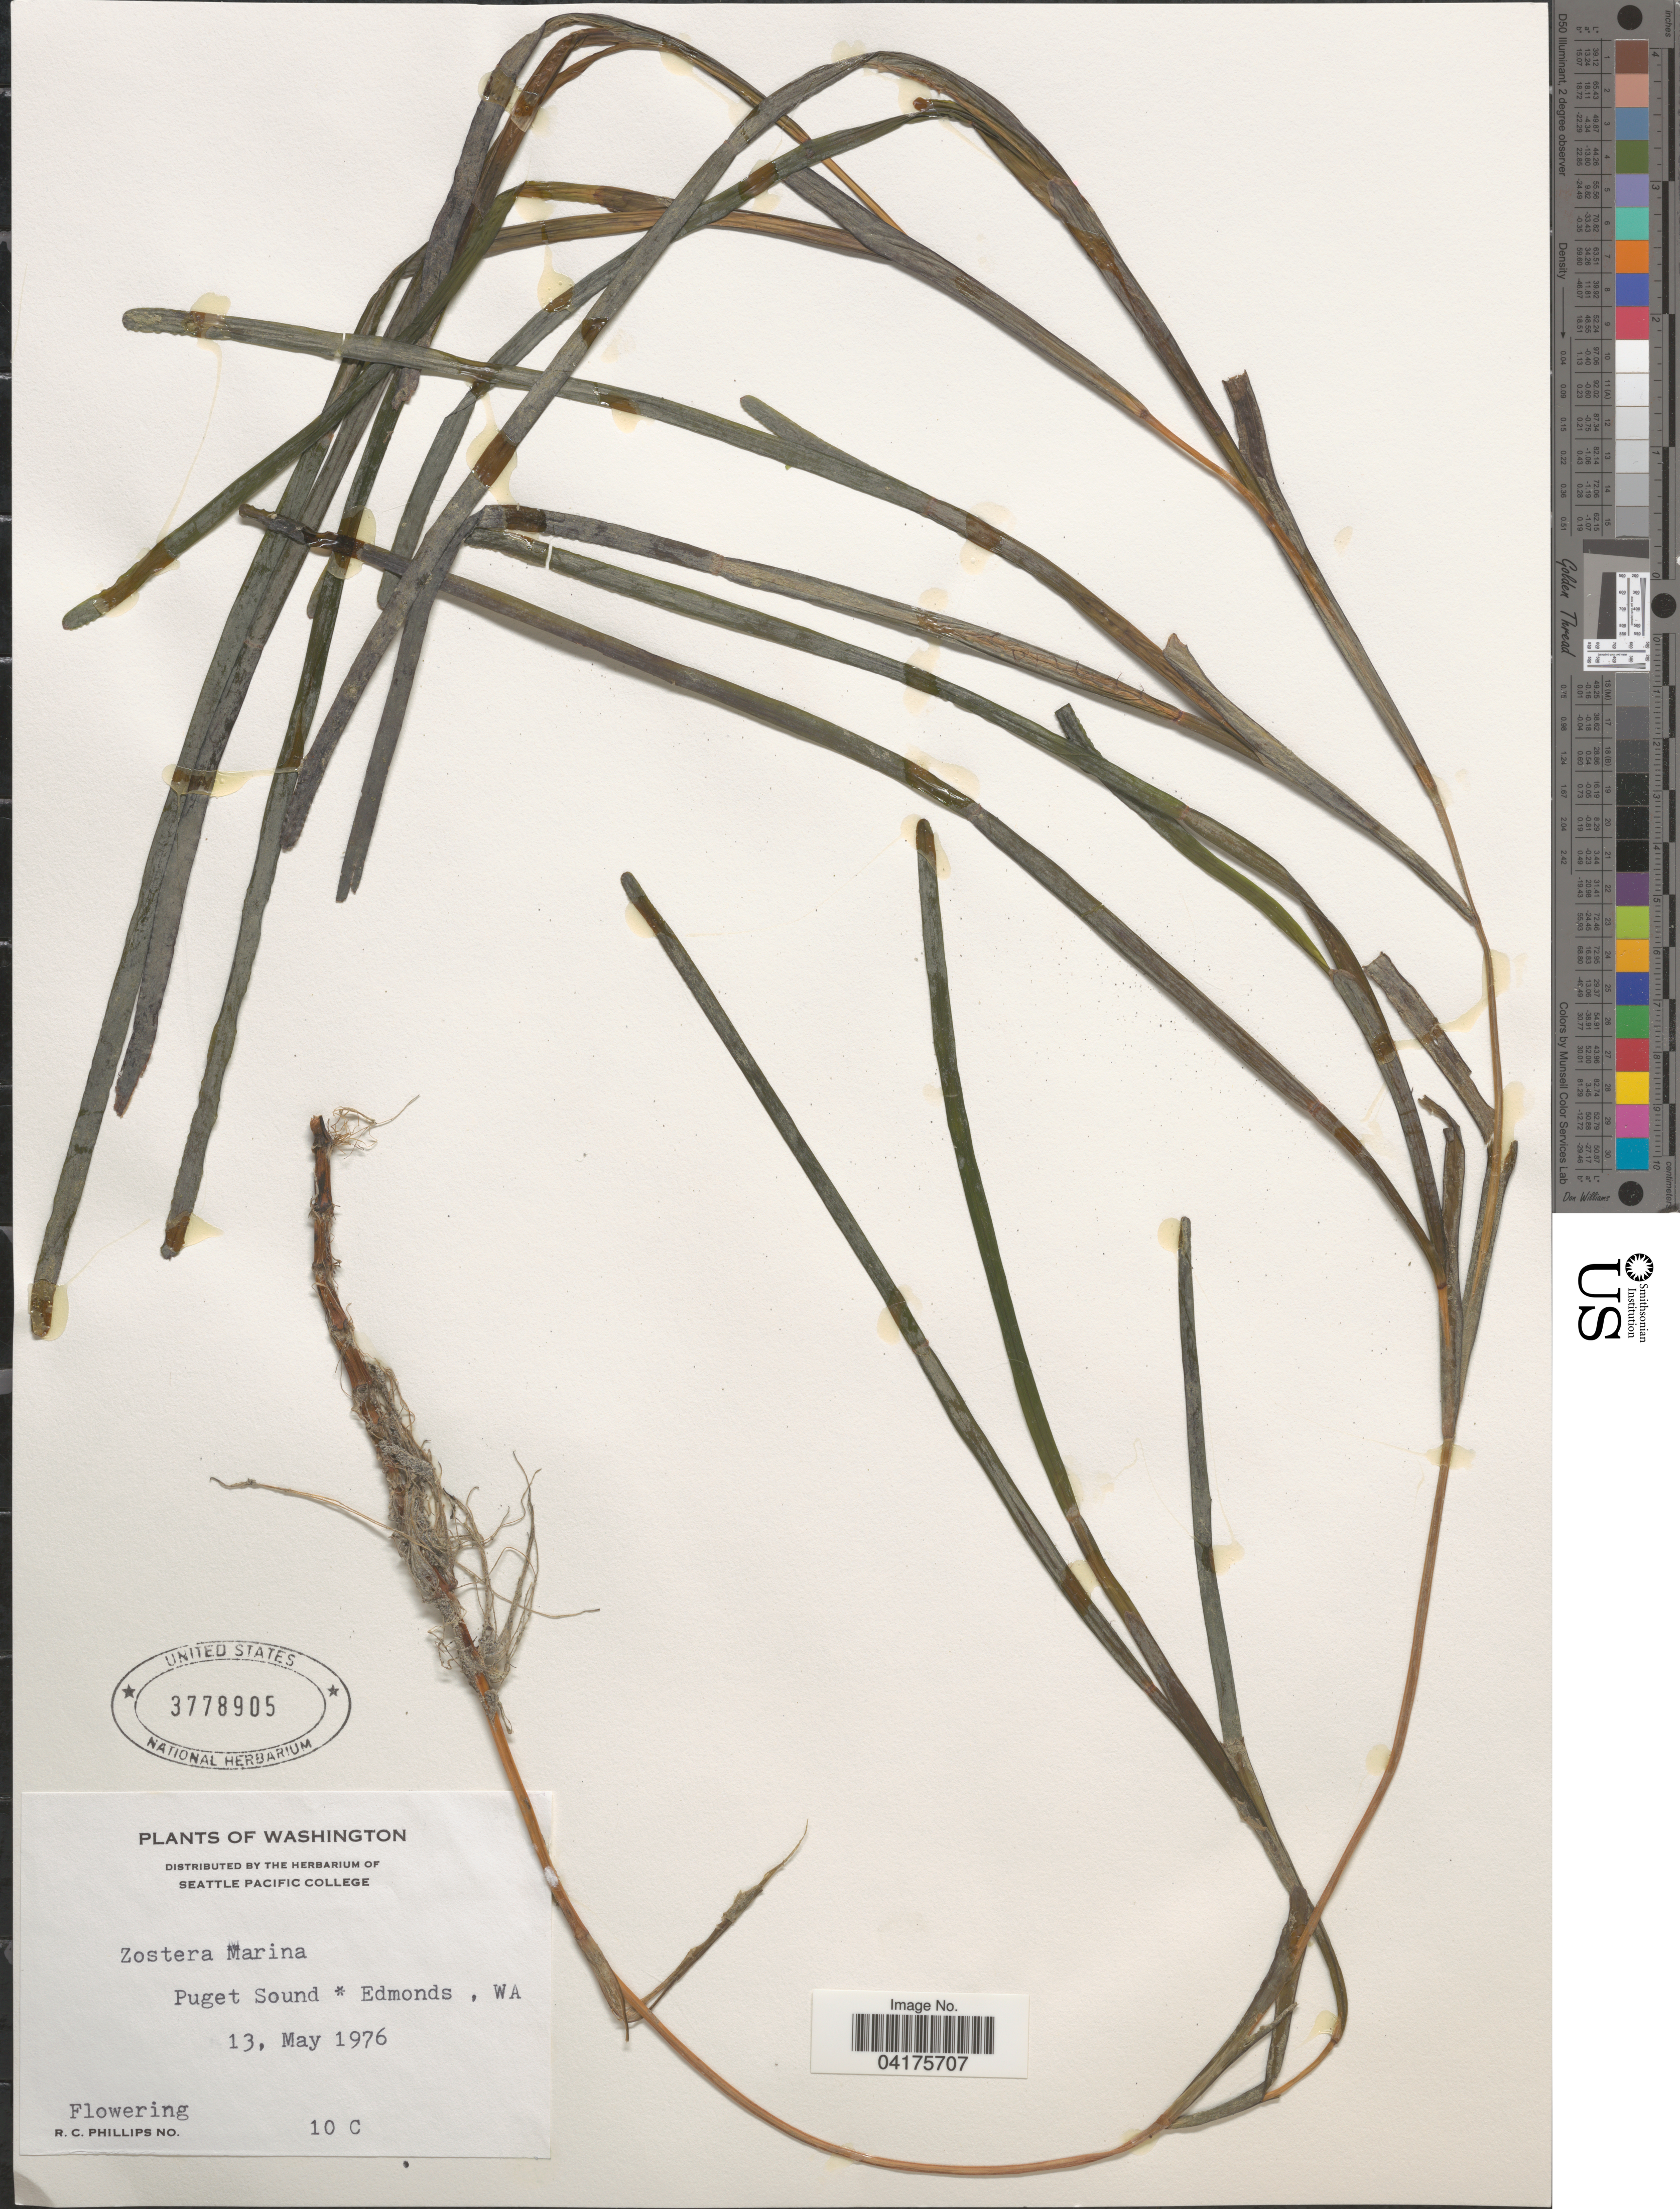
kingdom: Plantae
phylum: Tracheophyta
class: Liliopsida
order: Alismatales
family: Zosteraceae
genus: Zostera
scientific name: Zostera marina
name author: L.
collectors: R. C. Phillips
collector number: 10C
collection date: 1976-05-13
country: United States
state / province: Washington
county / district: King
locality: Puget Sound, Edmonds.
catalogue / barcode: US 3778905